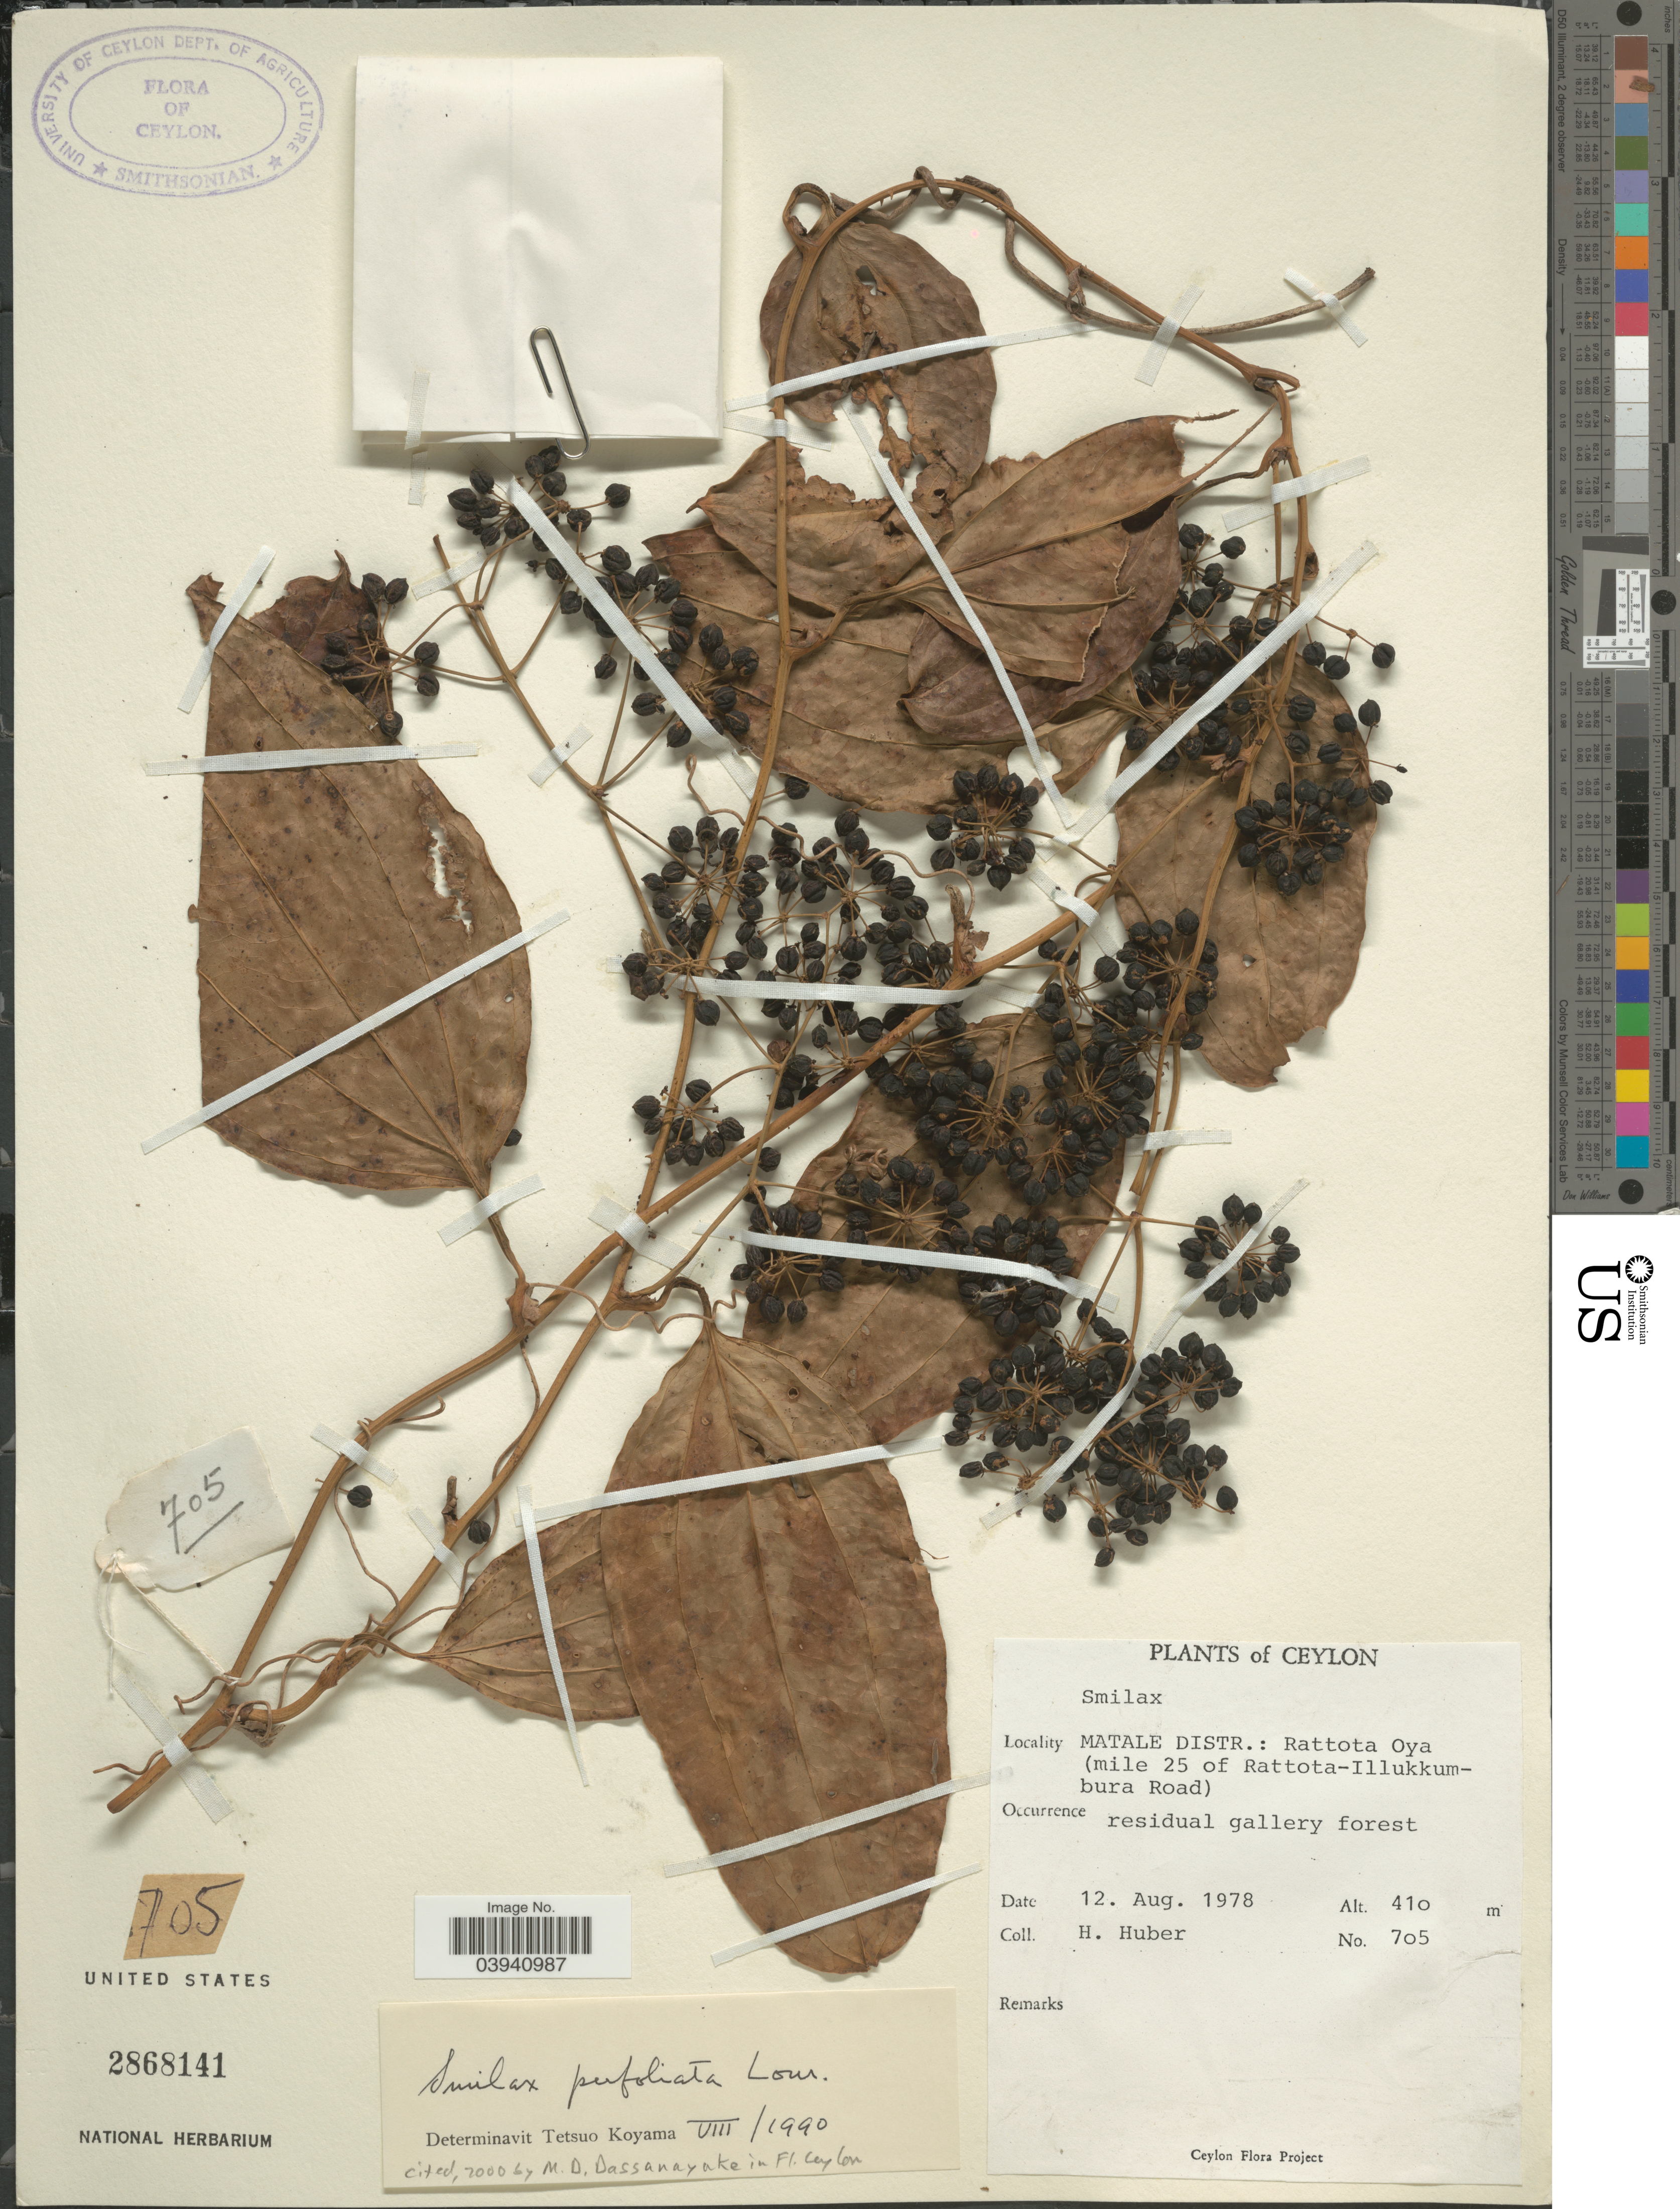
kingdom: Plantae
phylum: Tracheophyta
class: Liliopsida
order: Liliales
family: Smilacaceae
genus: Smilax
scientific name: Smilax perfoliata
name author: Lour.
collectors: H. Huber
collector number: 705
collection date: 1978-08-12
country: Sri Lanka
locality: Ceylon. Matale Distr.: Rattota Oya (mile 25 of Rattota-Illukkum-bura Road). Residual gallery forest.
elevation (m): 410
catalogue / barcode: US 2868141